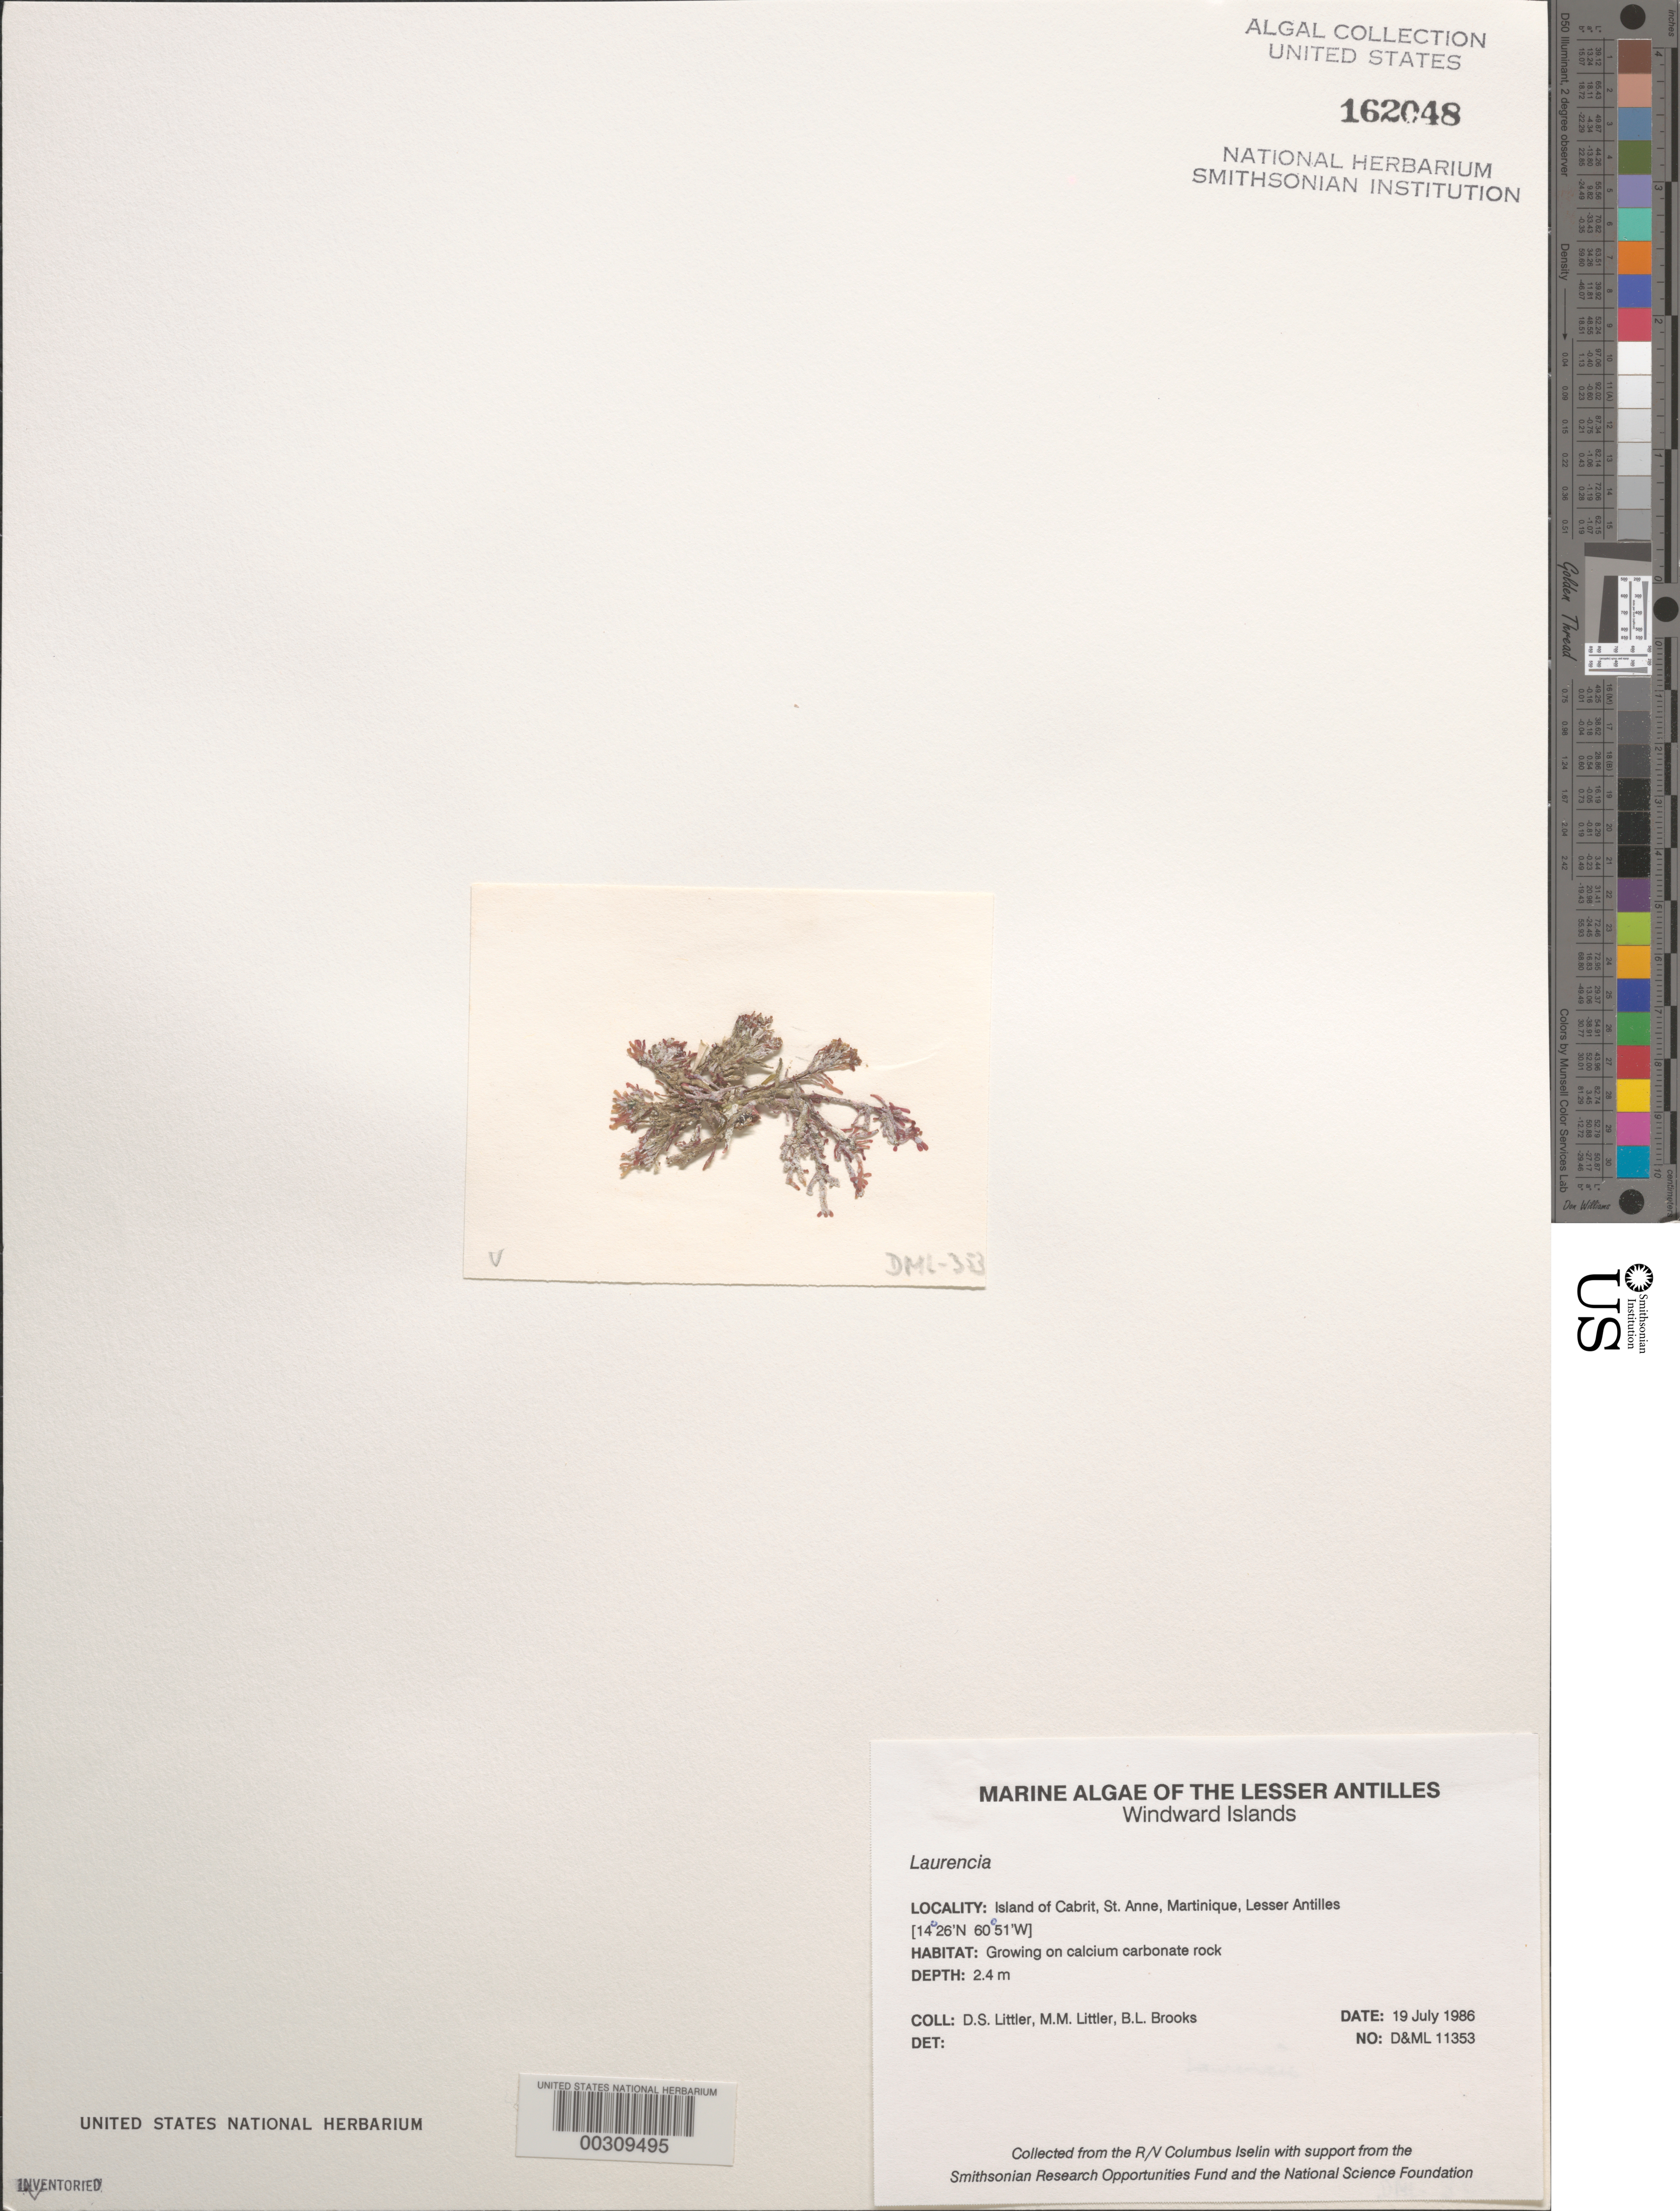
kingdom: Plantae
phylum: Rhodophyta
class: Florideophyceae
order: Ceramiales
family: Rhodomelaceae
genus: Laurencia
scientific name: Laurencia sp.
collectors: D. S. Littler, M. M. Littler & B. Brooks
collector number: D&ML 11353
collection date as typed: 19 Jul 1986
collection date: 1986-07-19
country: Martinique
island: Cabrit Island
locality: St. Anne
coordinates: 14 26' N, 60 51' W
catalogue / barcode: US 162048